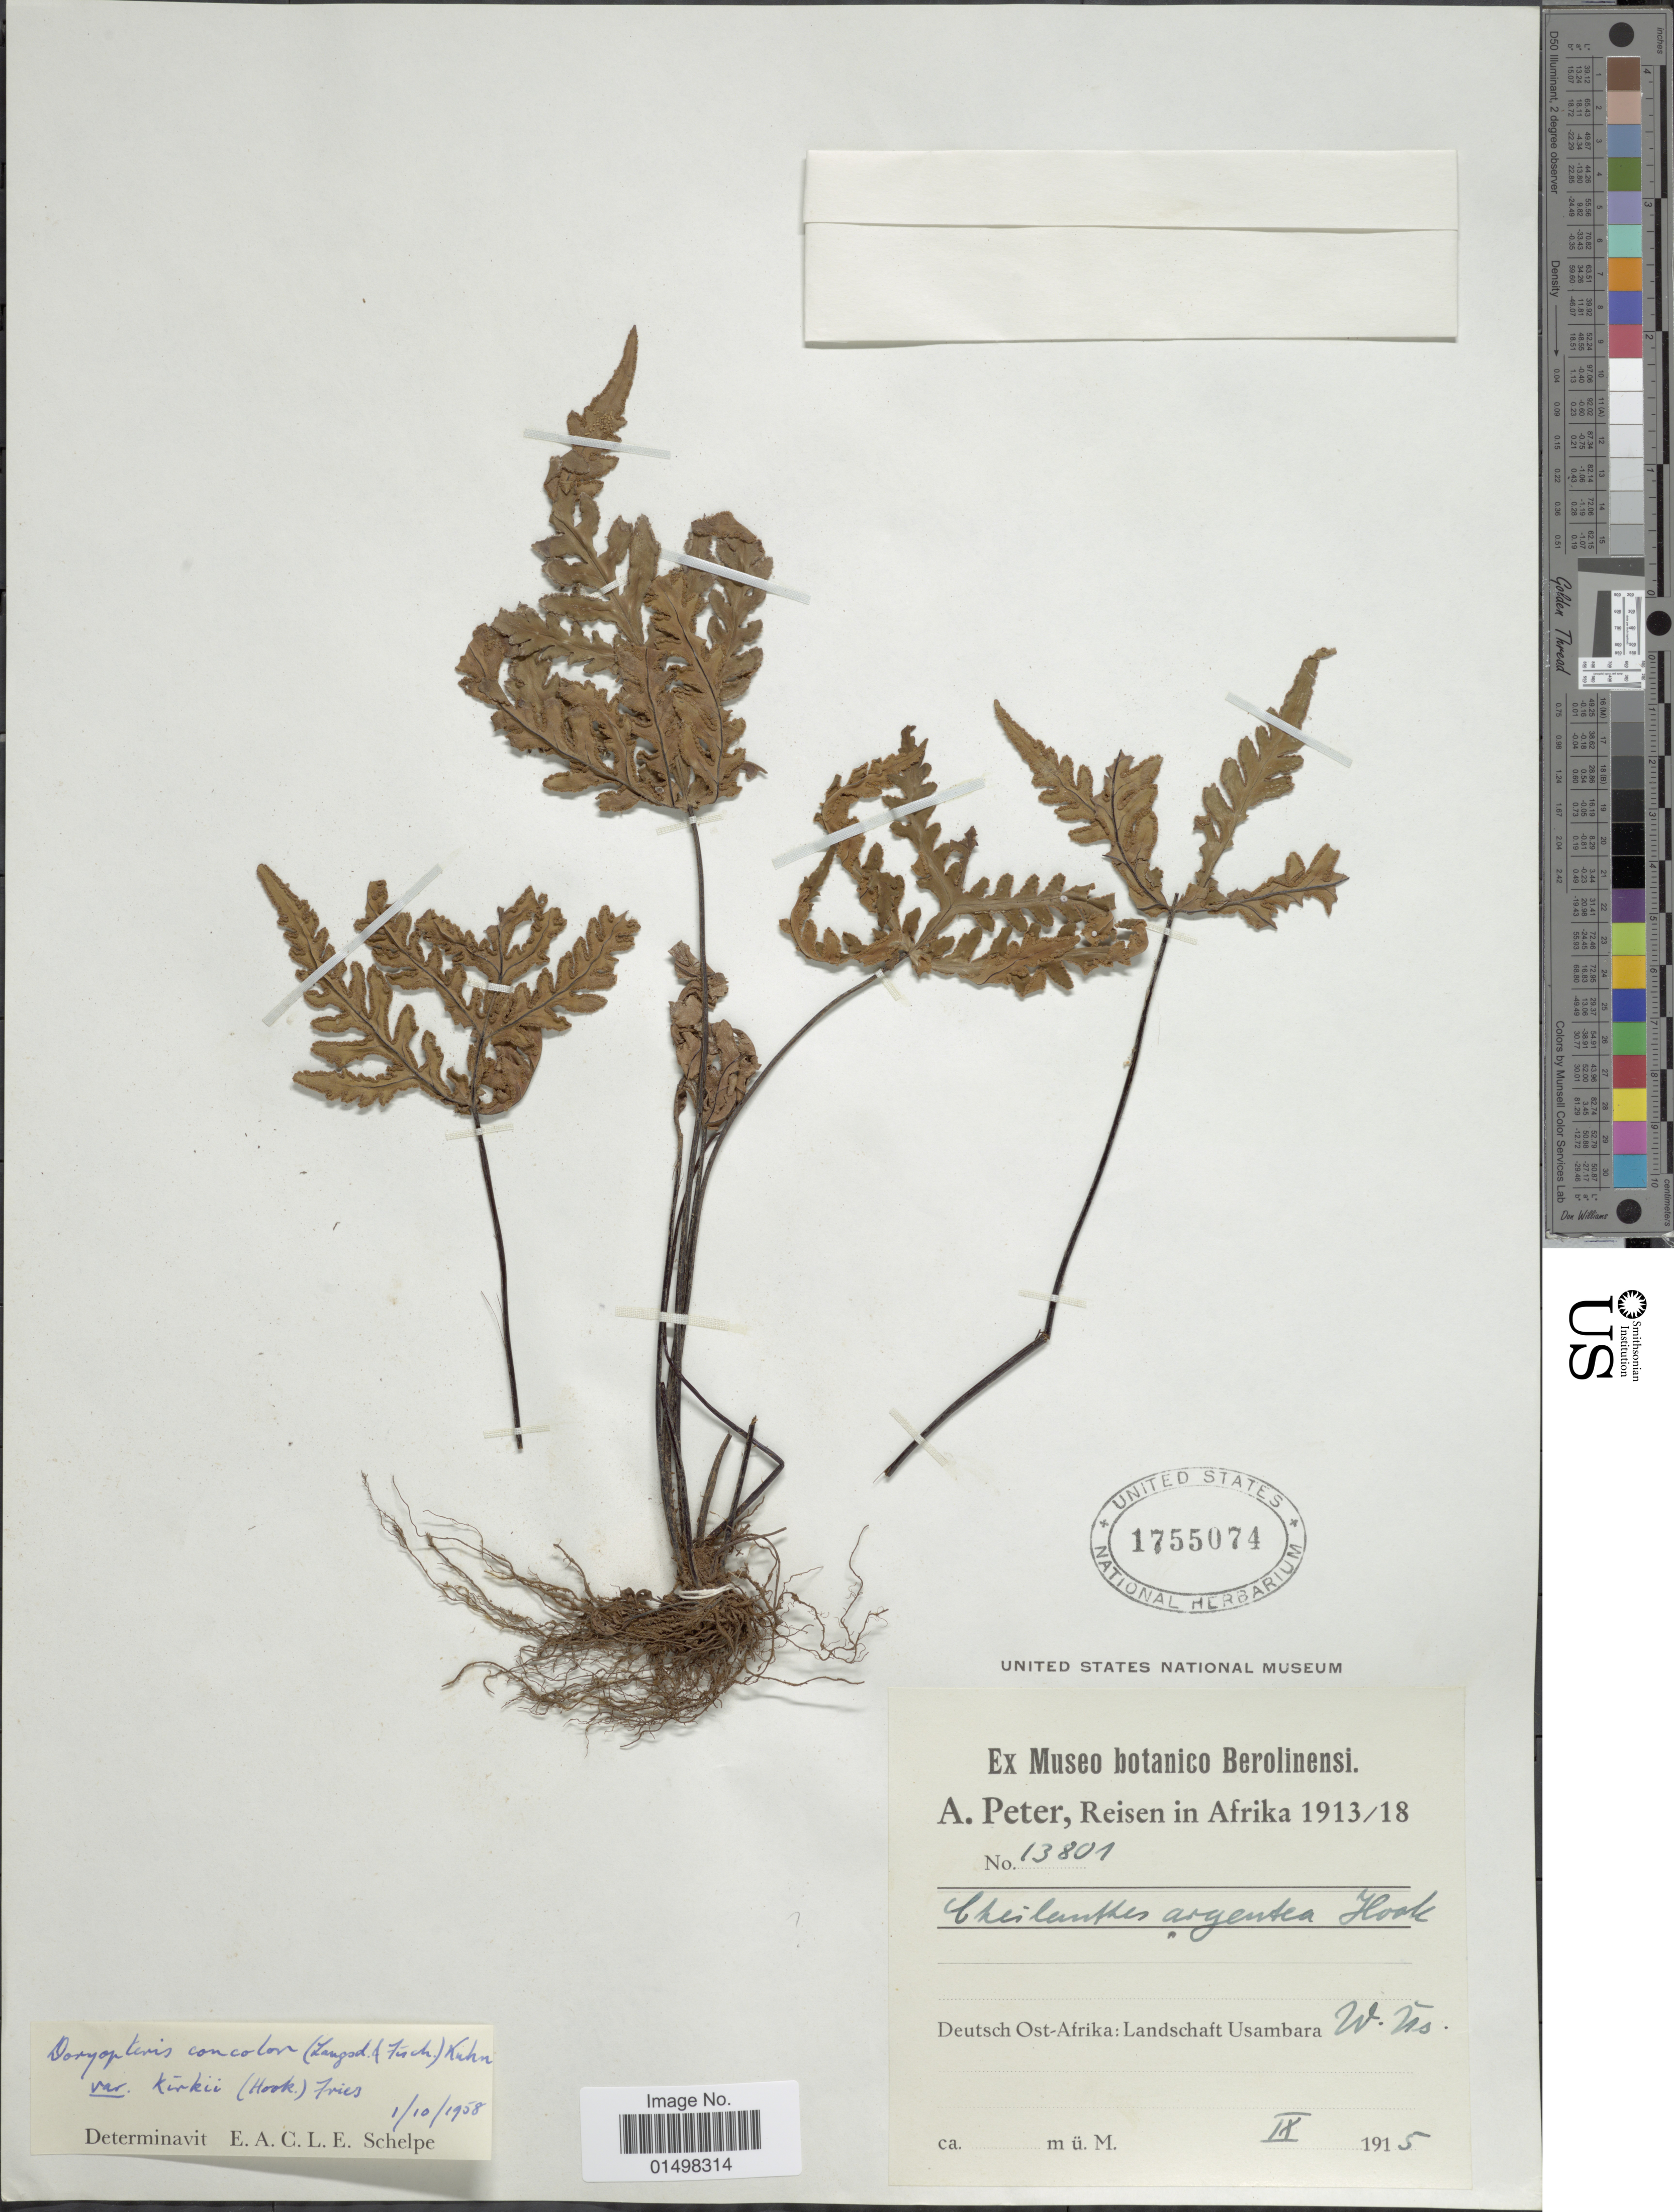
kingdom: Plantae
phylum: Tracheophyta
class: Polypodiopsida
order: Polypodiales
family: Pteridaceae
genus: Doryopteris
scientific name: Doryopteris concolor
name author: (Langsd. & Fisch.) Kuhn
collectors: A. Peter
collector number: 13801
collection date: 1915-09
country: Tanzania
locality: Deutsch Ost-Afrika: Landschaft Usambara W. Us.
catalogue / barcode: US 1755074